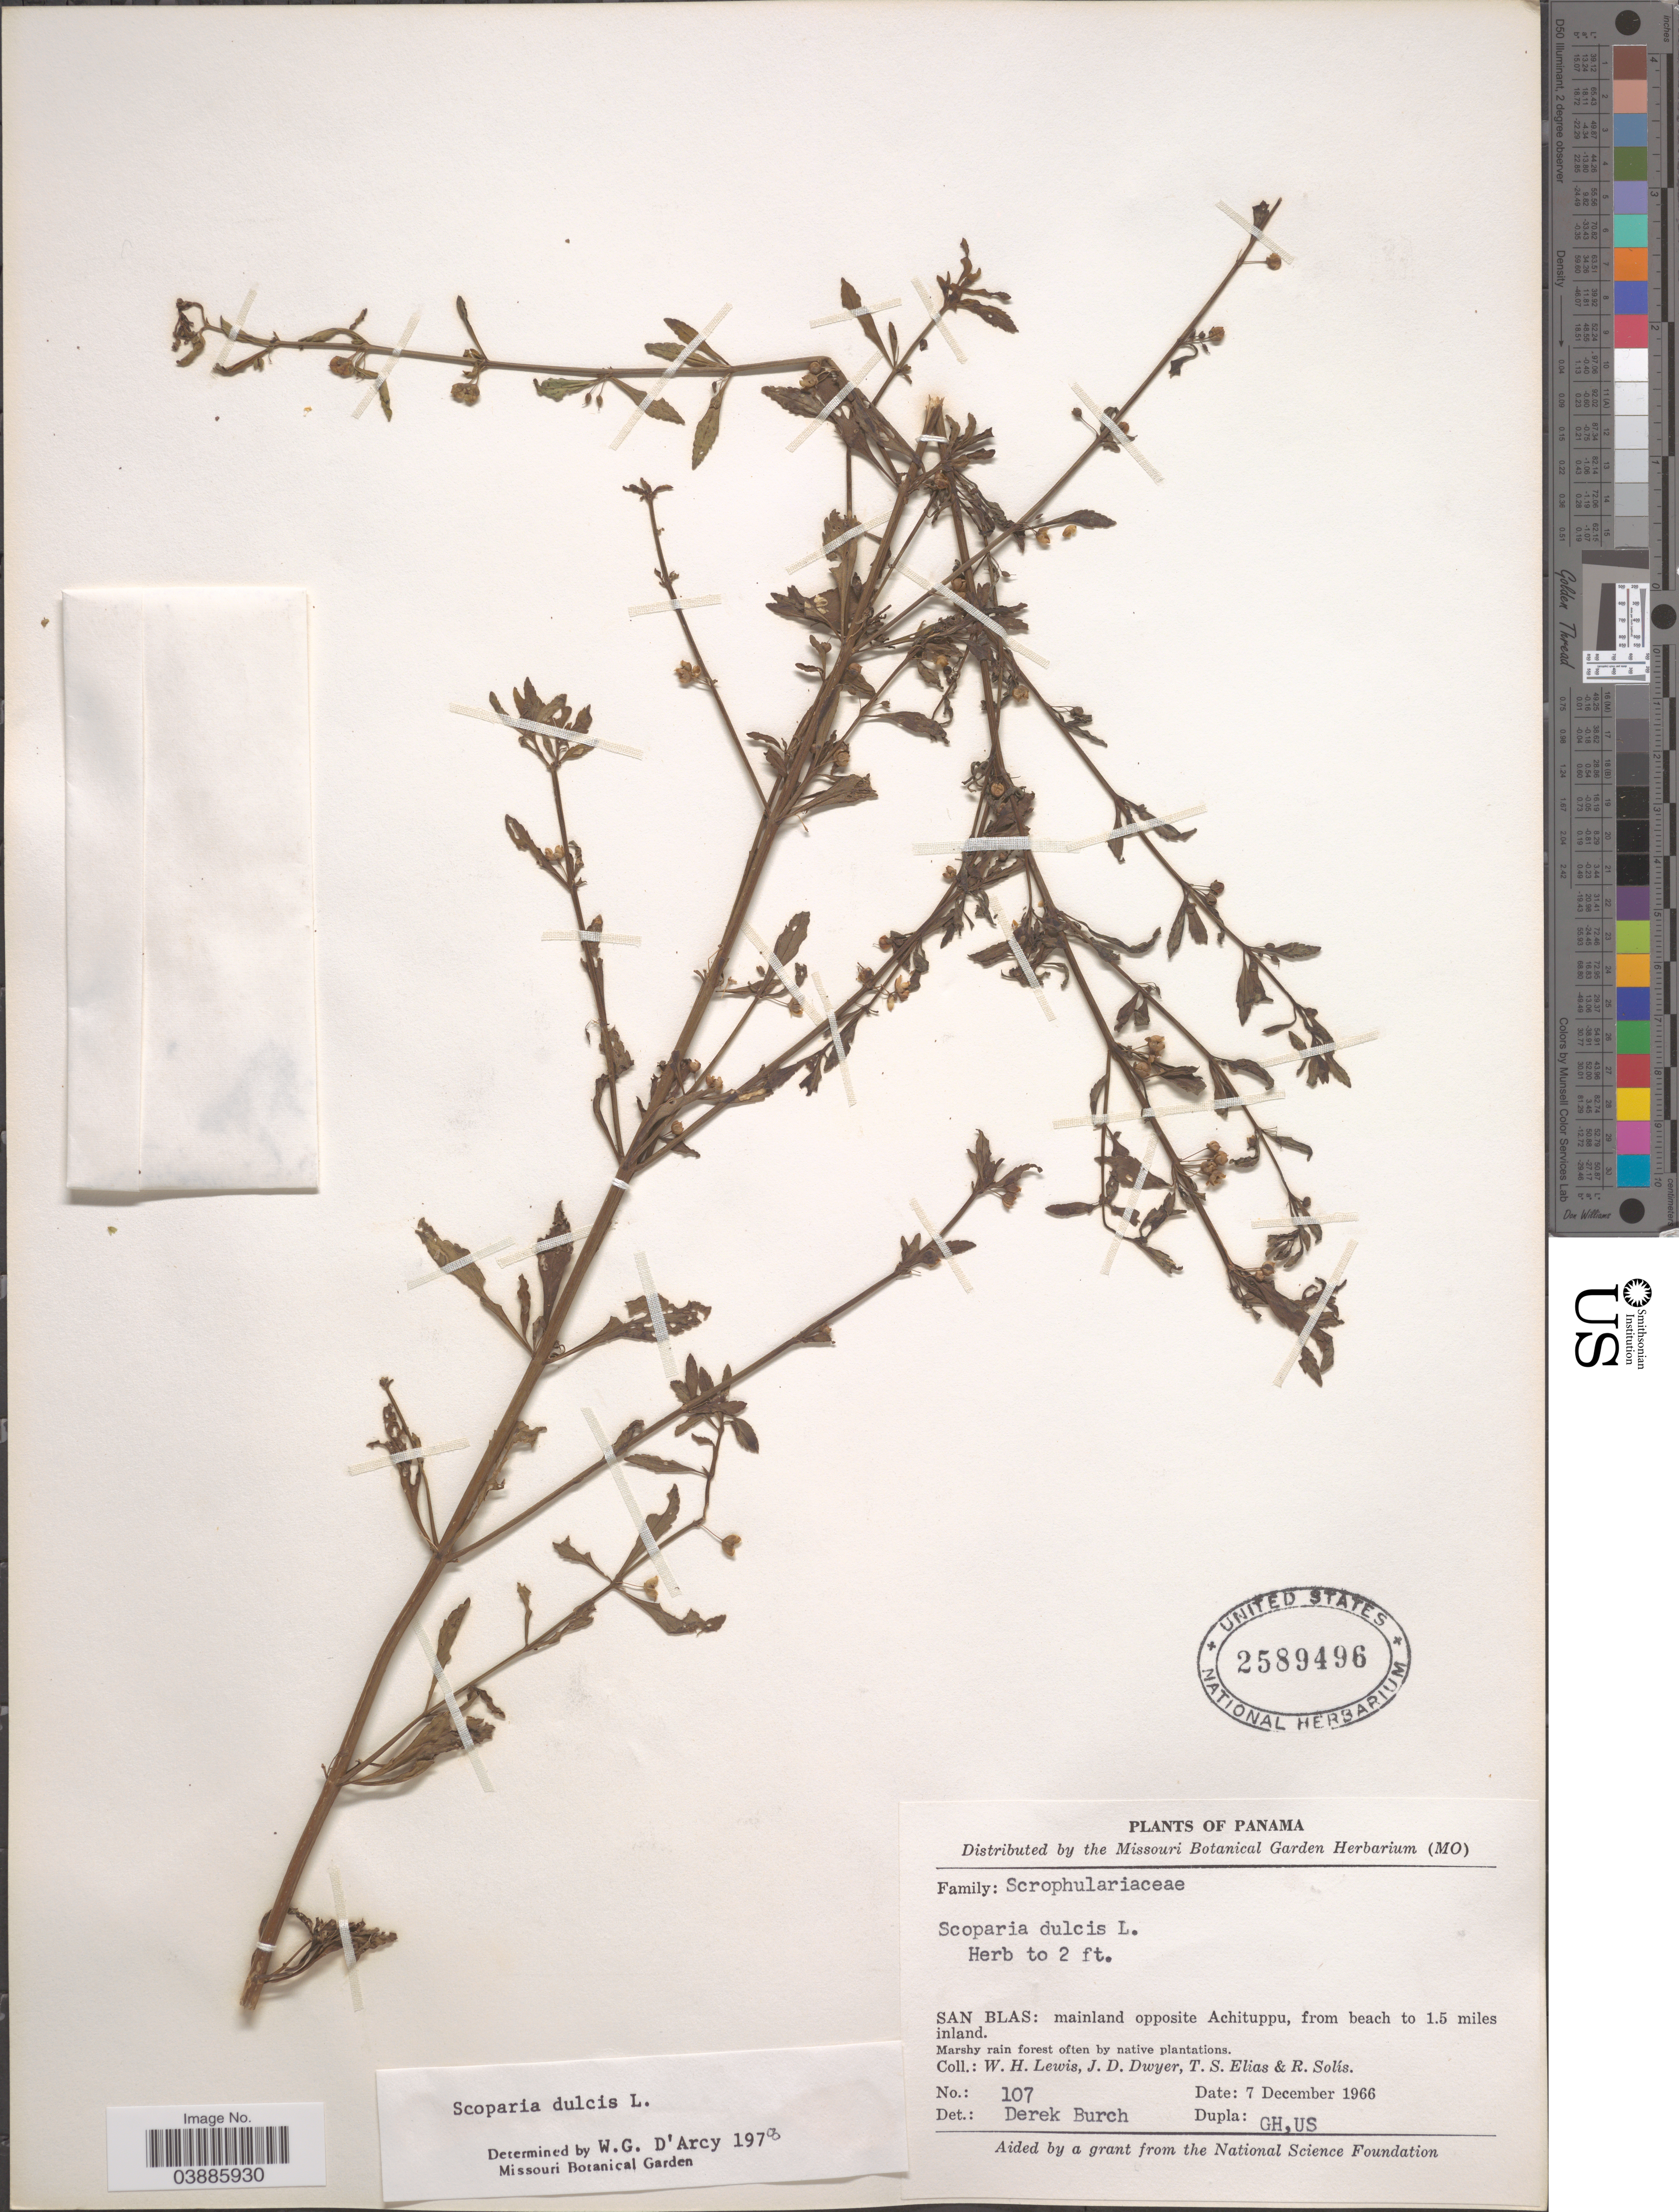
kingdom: Plantae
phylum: Tracheophyta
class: Magnoliopsida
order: Lamiales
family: Plantaginaceae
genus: Scoparia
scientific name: Scoparia dulcis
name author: L.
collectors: W. H. Lewis, J. D. Dwyer, T. S. Elias & R. Solis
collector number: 107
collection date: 1966-12-07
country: Panama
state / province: Kuna Yala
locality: San Blas: mainland opposite Achituppu, from beach to 1.5 miles inland.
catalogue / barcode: US 2589496